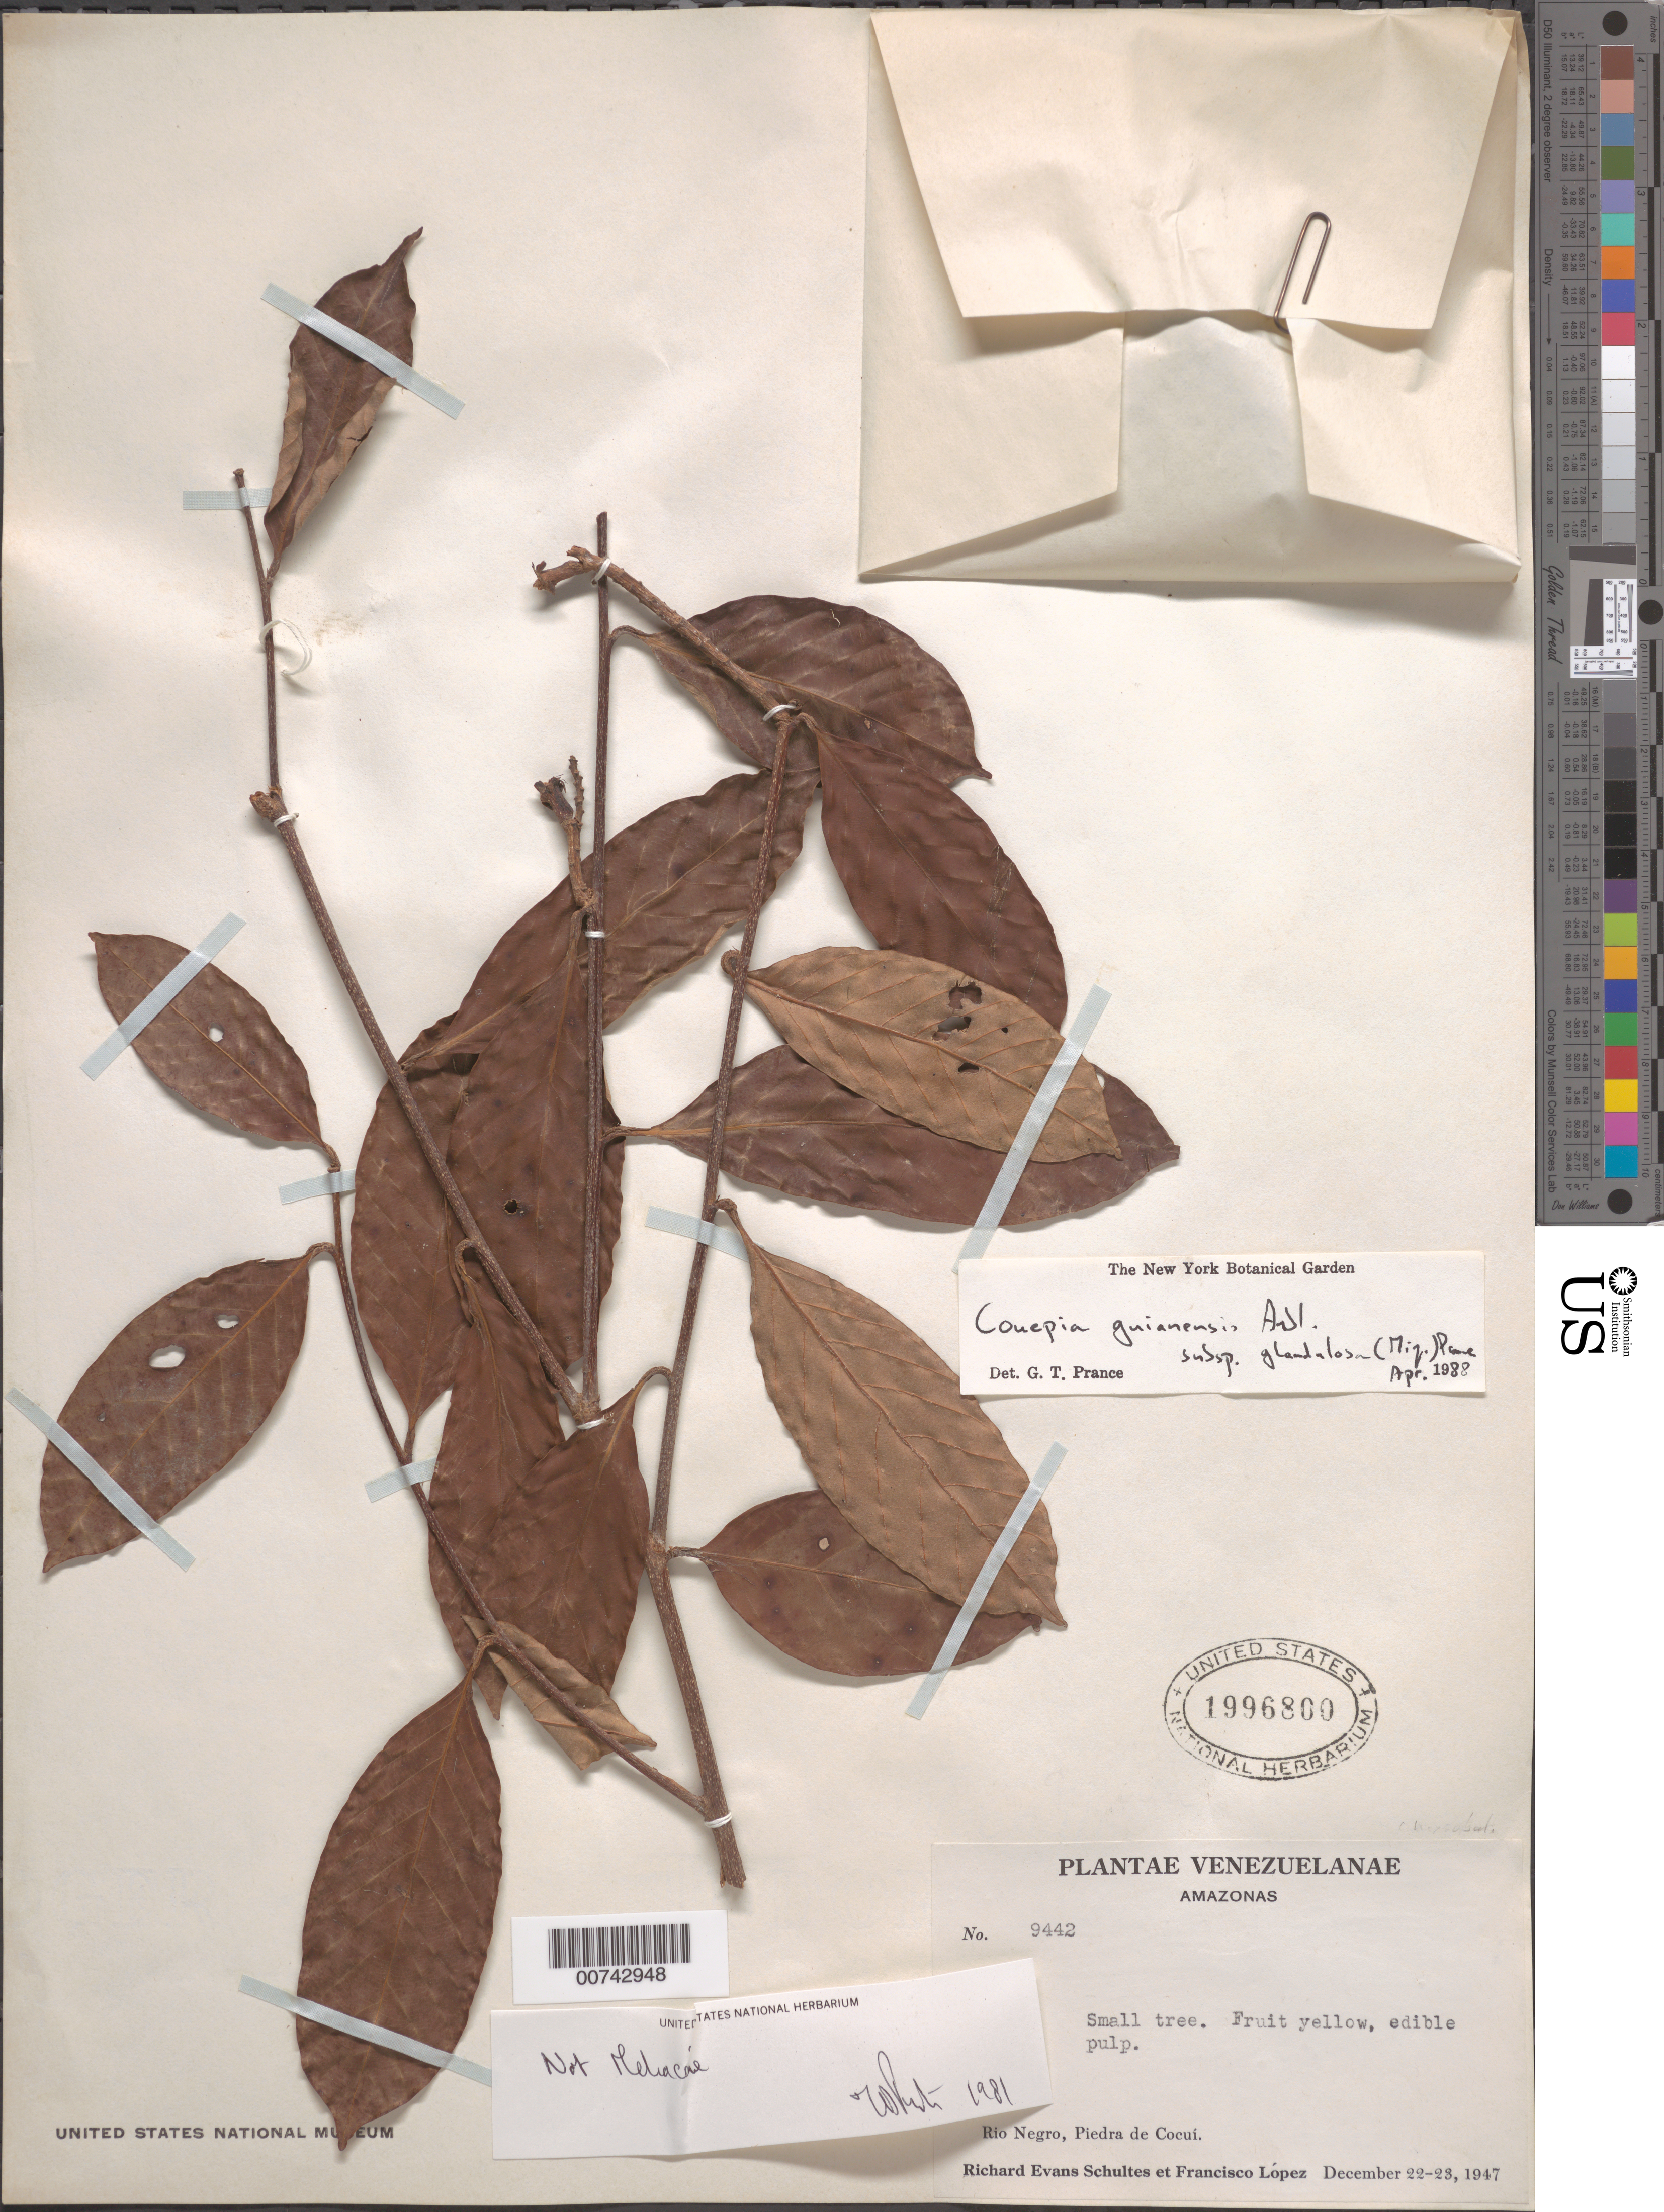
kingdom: Plantae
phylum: Tracheophyta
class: Magnoliopsida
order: Malpighiales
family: Chrysobalanaceae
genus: Couepia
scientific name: Couepia guianensis subsp. glandulosa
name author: (Miq.) Prance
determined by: Prance, G. T.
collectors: R. E. Schultes & F. Lopéz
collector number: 9442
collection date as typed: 22-Dec-47 to 23-Dec-47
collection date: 1947-12-22/1947-12-23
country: Venezuela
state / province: Amazonas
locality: Río Negro, Piedra de Cocuí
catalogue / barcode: US 1996800